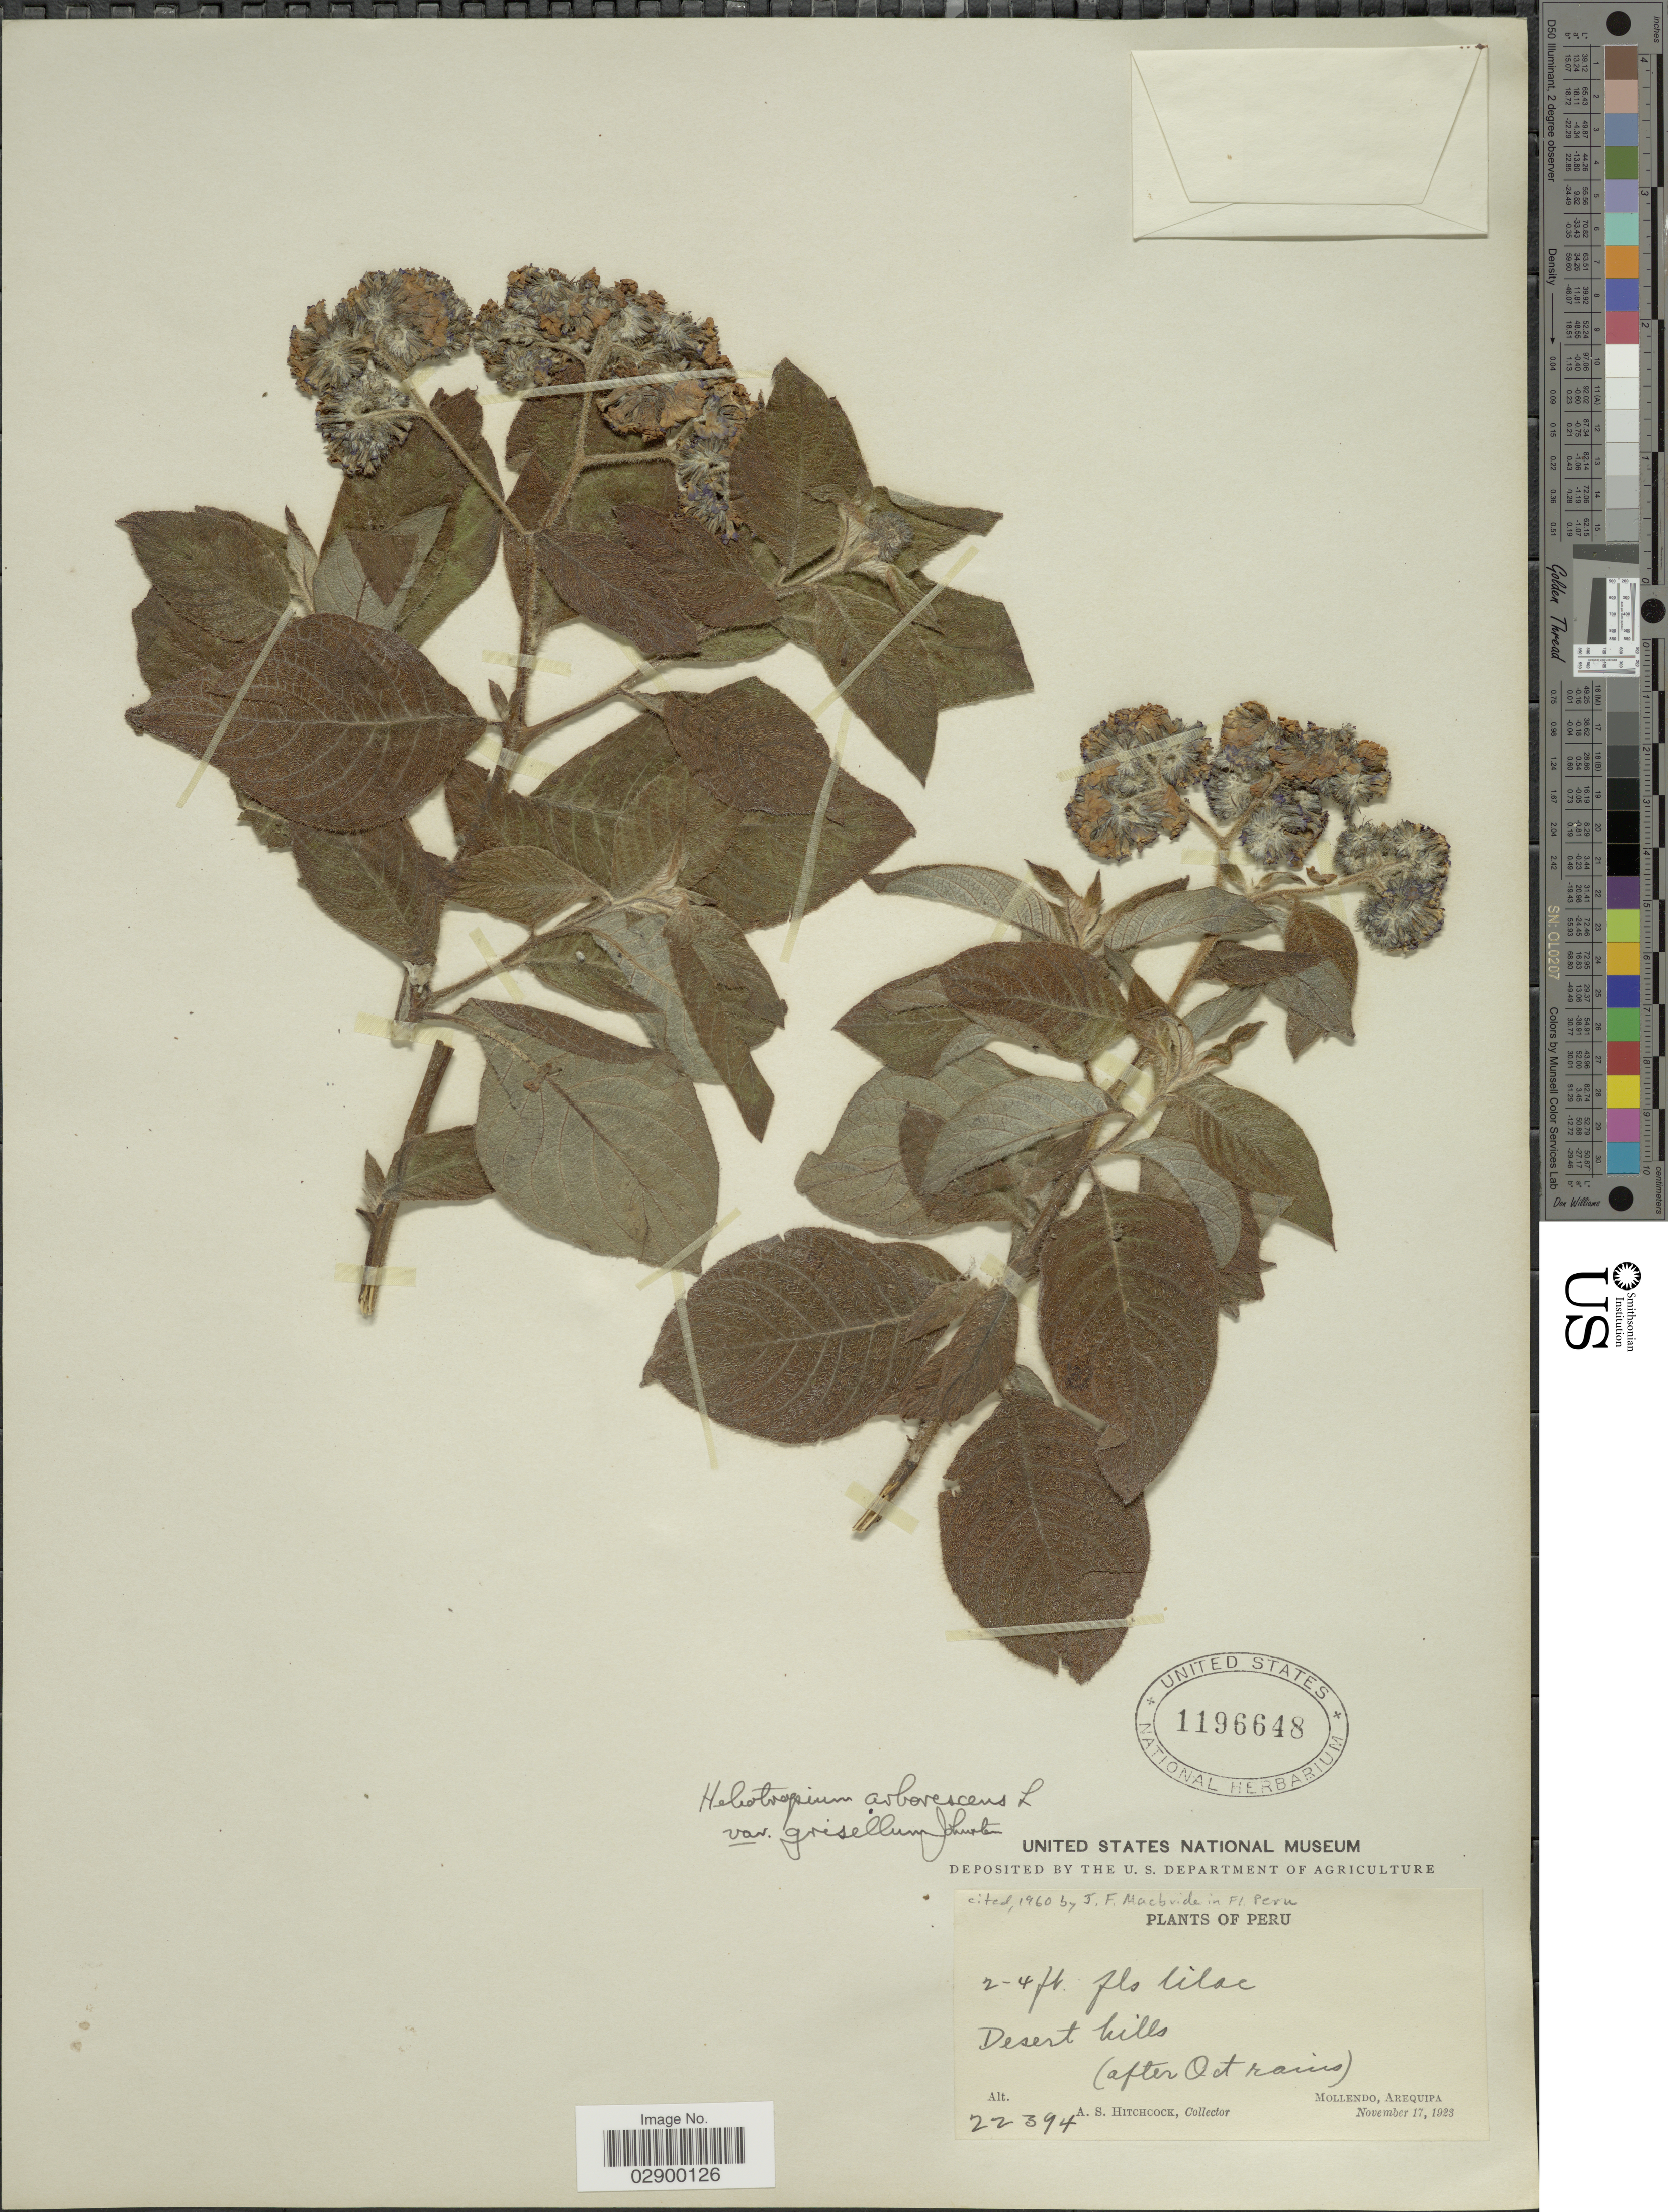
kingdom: Plantae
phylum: Tracheophyta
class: Magnoliopsida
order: Boraginales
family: Heliotropiaceae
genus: Heliotropium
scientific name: Heliotropium arborescens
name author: L.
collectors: A. S. Hitchcock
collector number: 22394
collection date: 1923-11-17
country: Peru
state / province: Arequipa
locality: Desert hills (after Oct rains) Mollendo.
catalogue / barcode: US 1196648